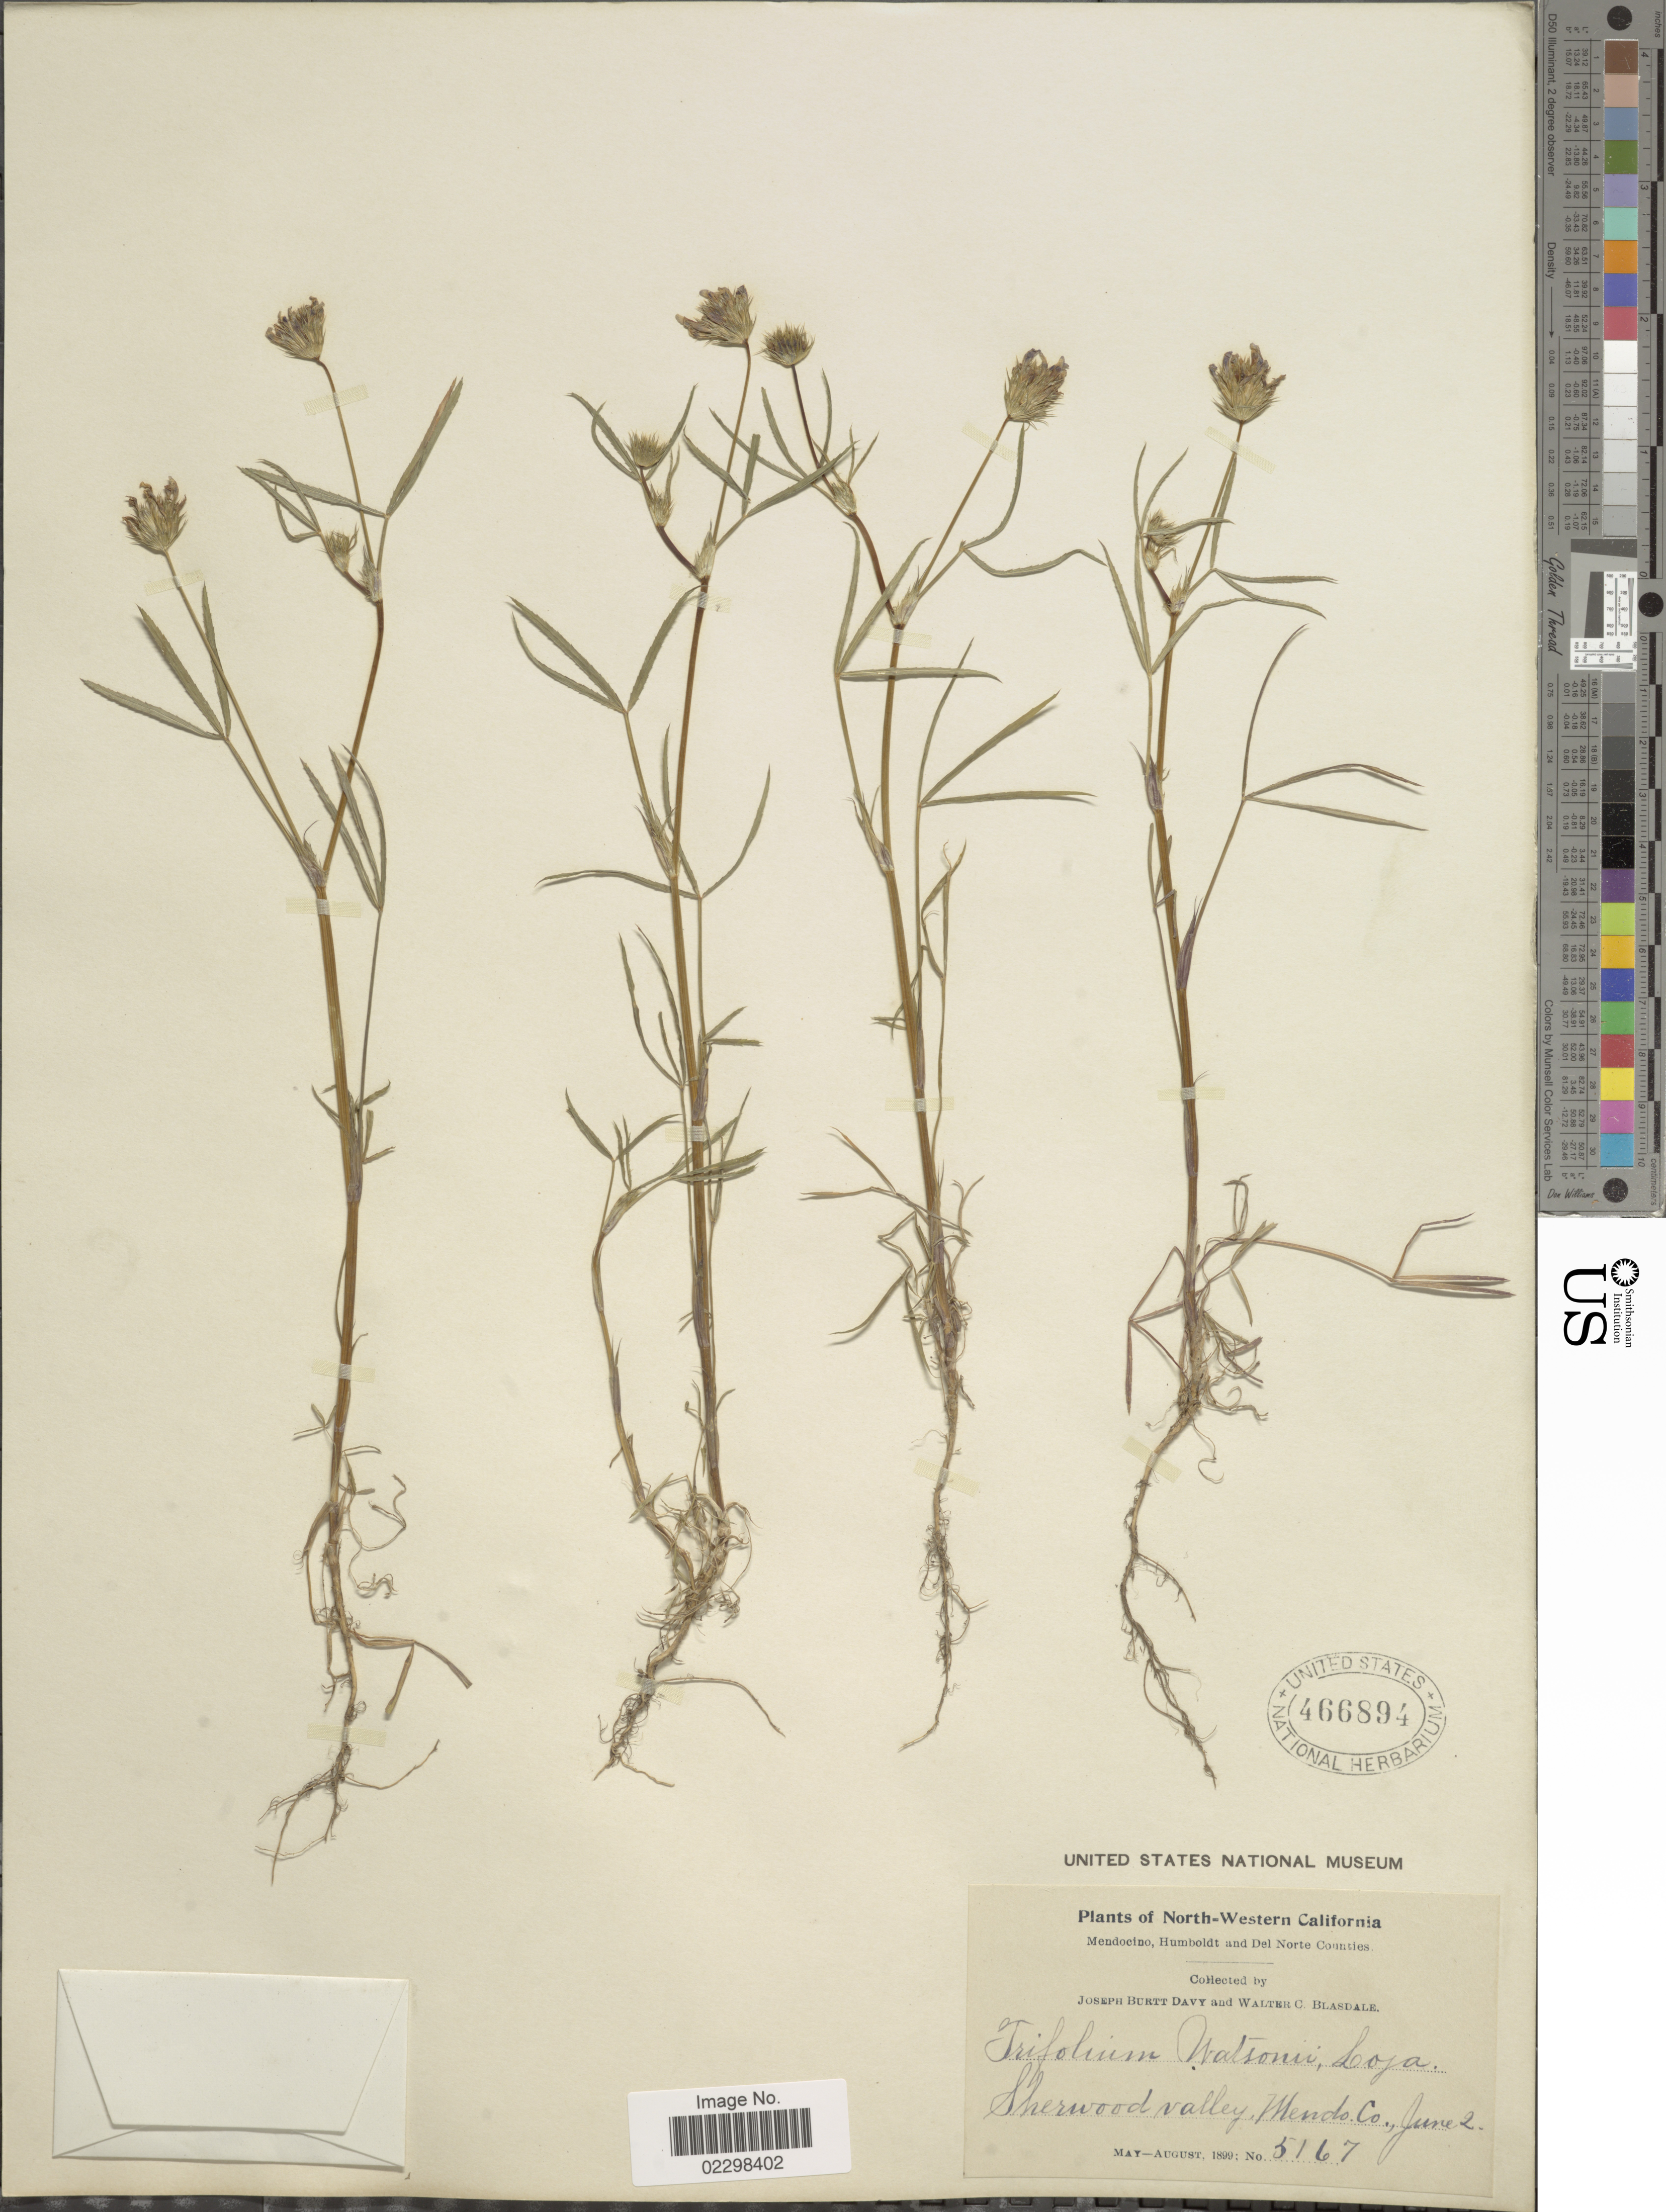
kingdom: Plantae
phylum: Tracheophyta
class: Magnoliopsida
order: Fabales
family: Fabaceae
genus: Trifolium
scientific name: Trifolium tridentatum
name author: Lindl.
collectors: J. Burtt Davy & W. Blasdale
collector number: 5167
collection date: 1899-06-02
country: United States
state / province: California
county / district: Mendocino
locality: North-Western California. Sherwood valley, Mendo co.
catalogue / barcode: US 466894